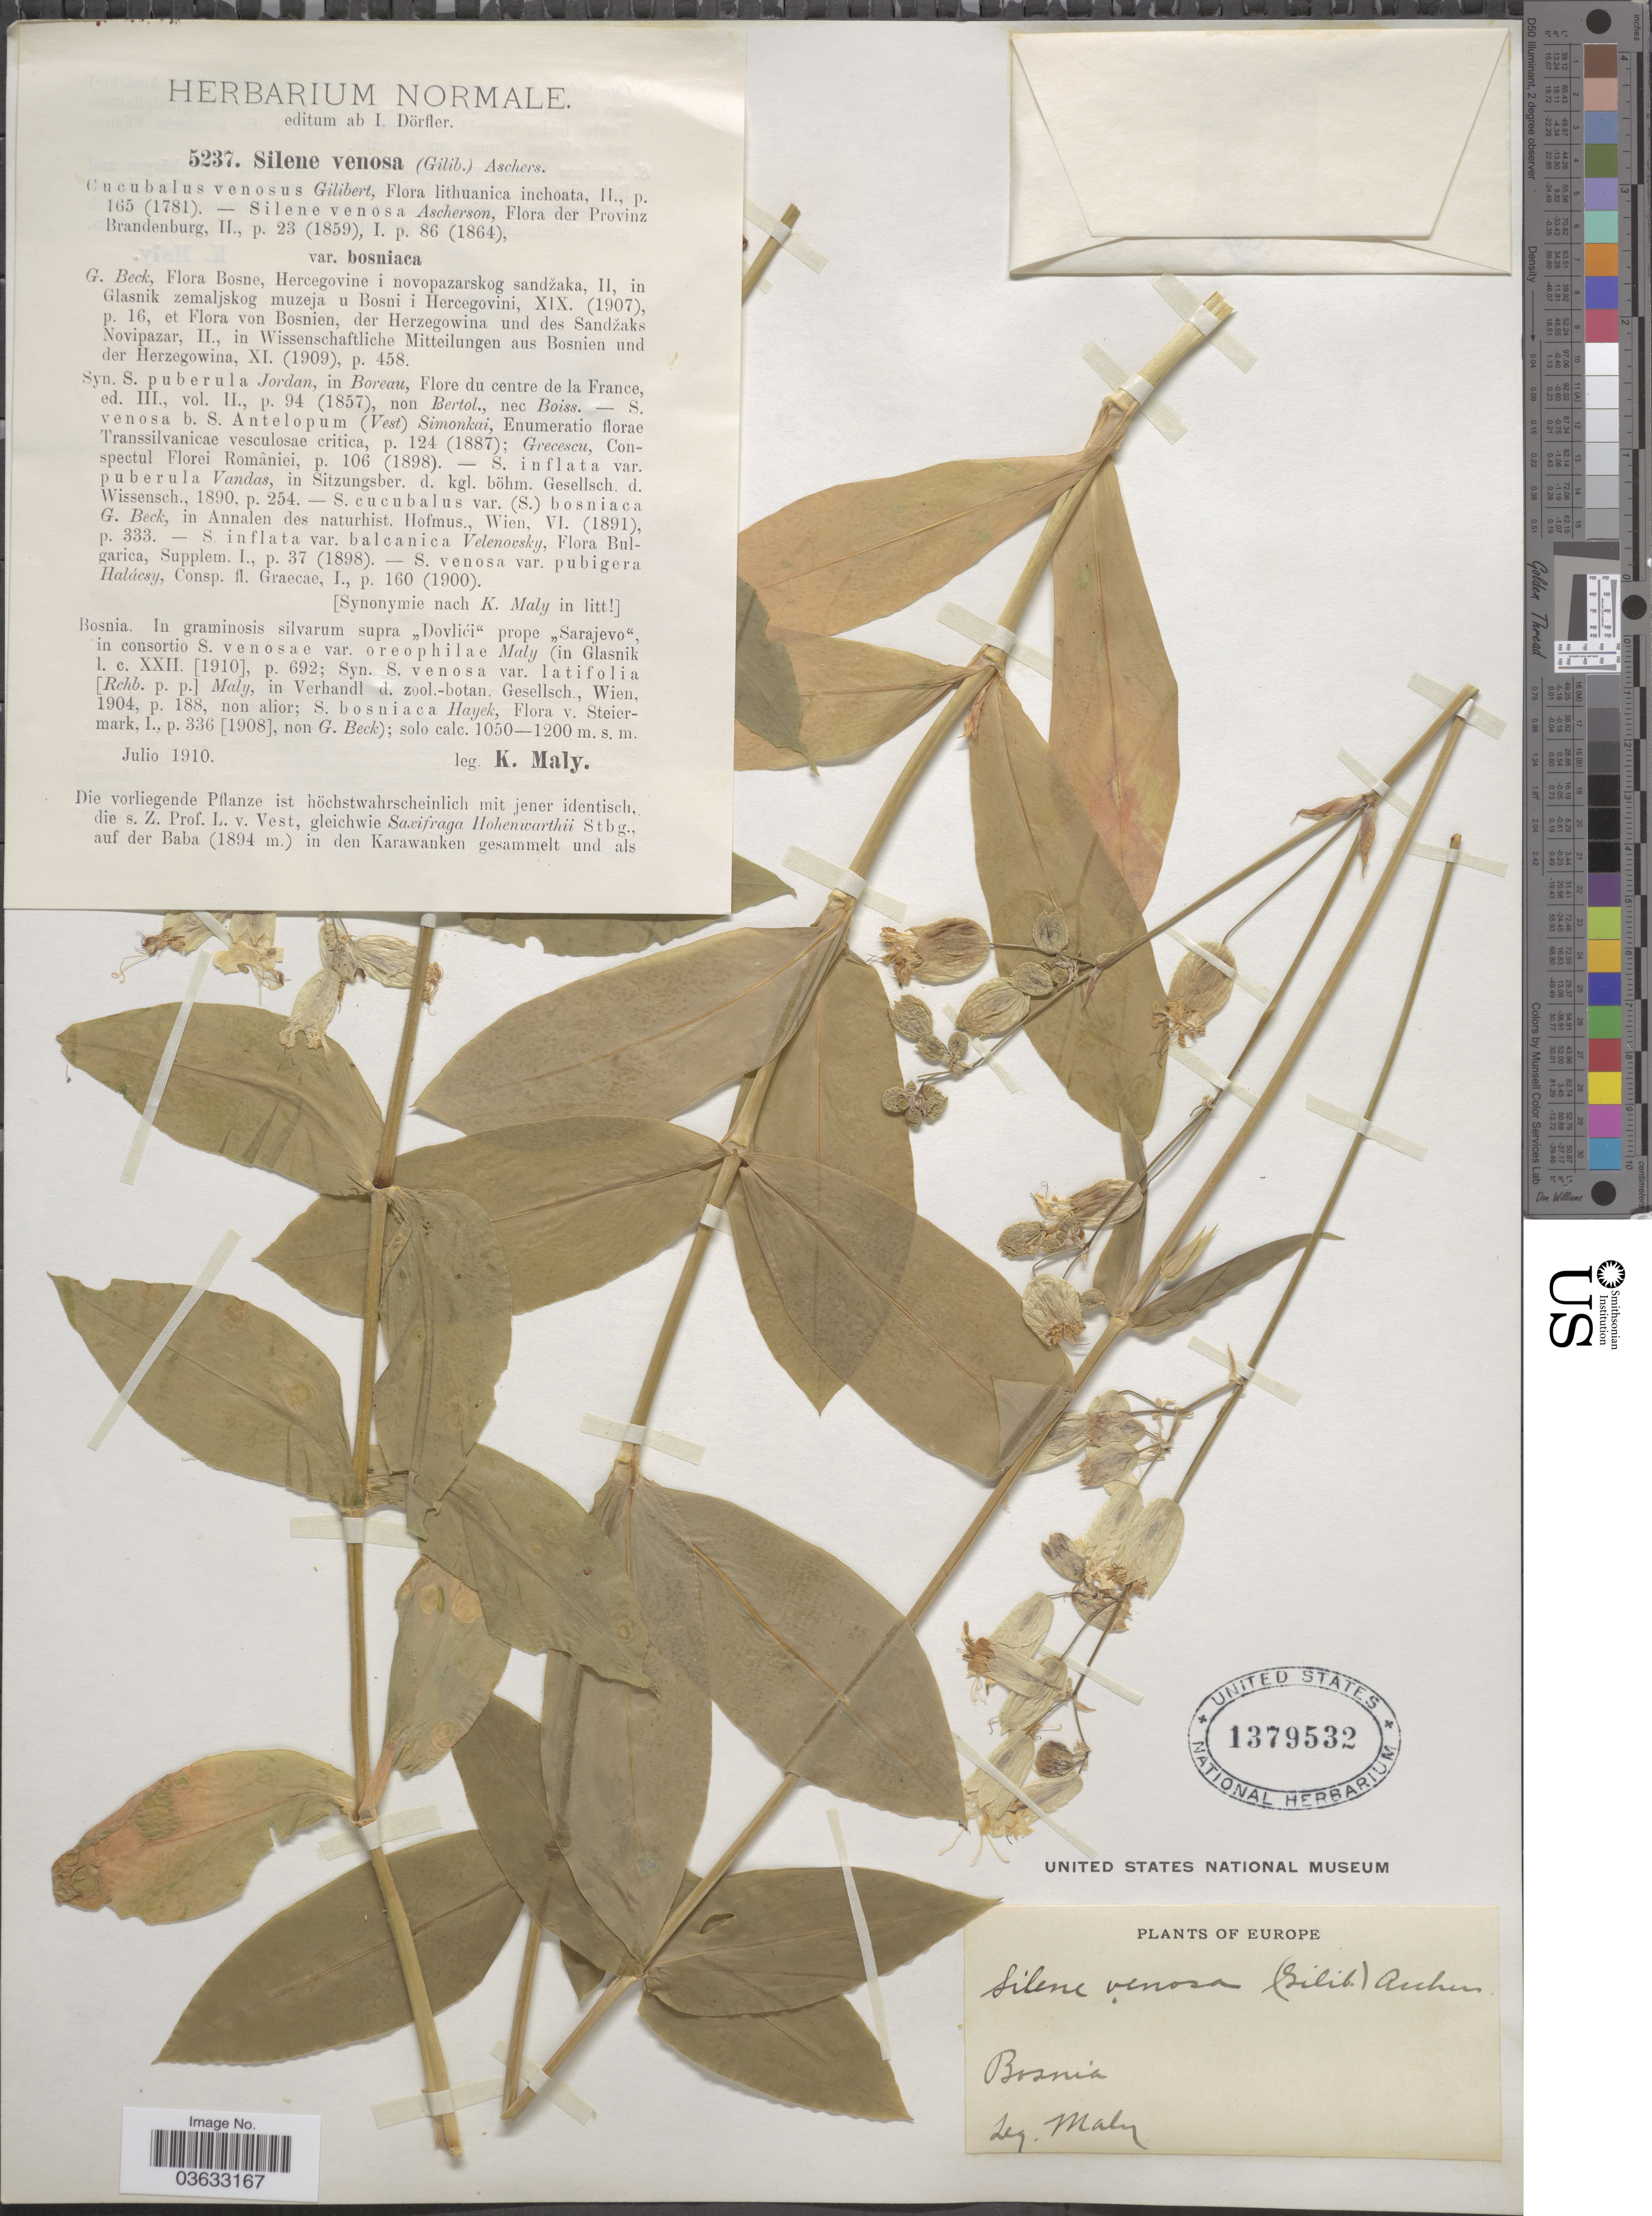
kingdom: Plantae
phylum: Tracheophyta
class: Magnoliopsida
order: Caryophyllales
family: Caryophyllaceae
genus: Silene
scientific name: Silene inflata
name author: Sm.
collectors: K. Malý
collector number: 5237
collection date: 1910-07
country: Bosnia and Herzegovina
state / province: Federation of B&H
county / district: Sarajevo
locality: Bosnia. In graminosis silvarum supra "Dovlici" prope "Sarajevo", in consortio.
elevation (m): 1050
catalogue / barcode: US 1379532